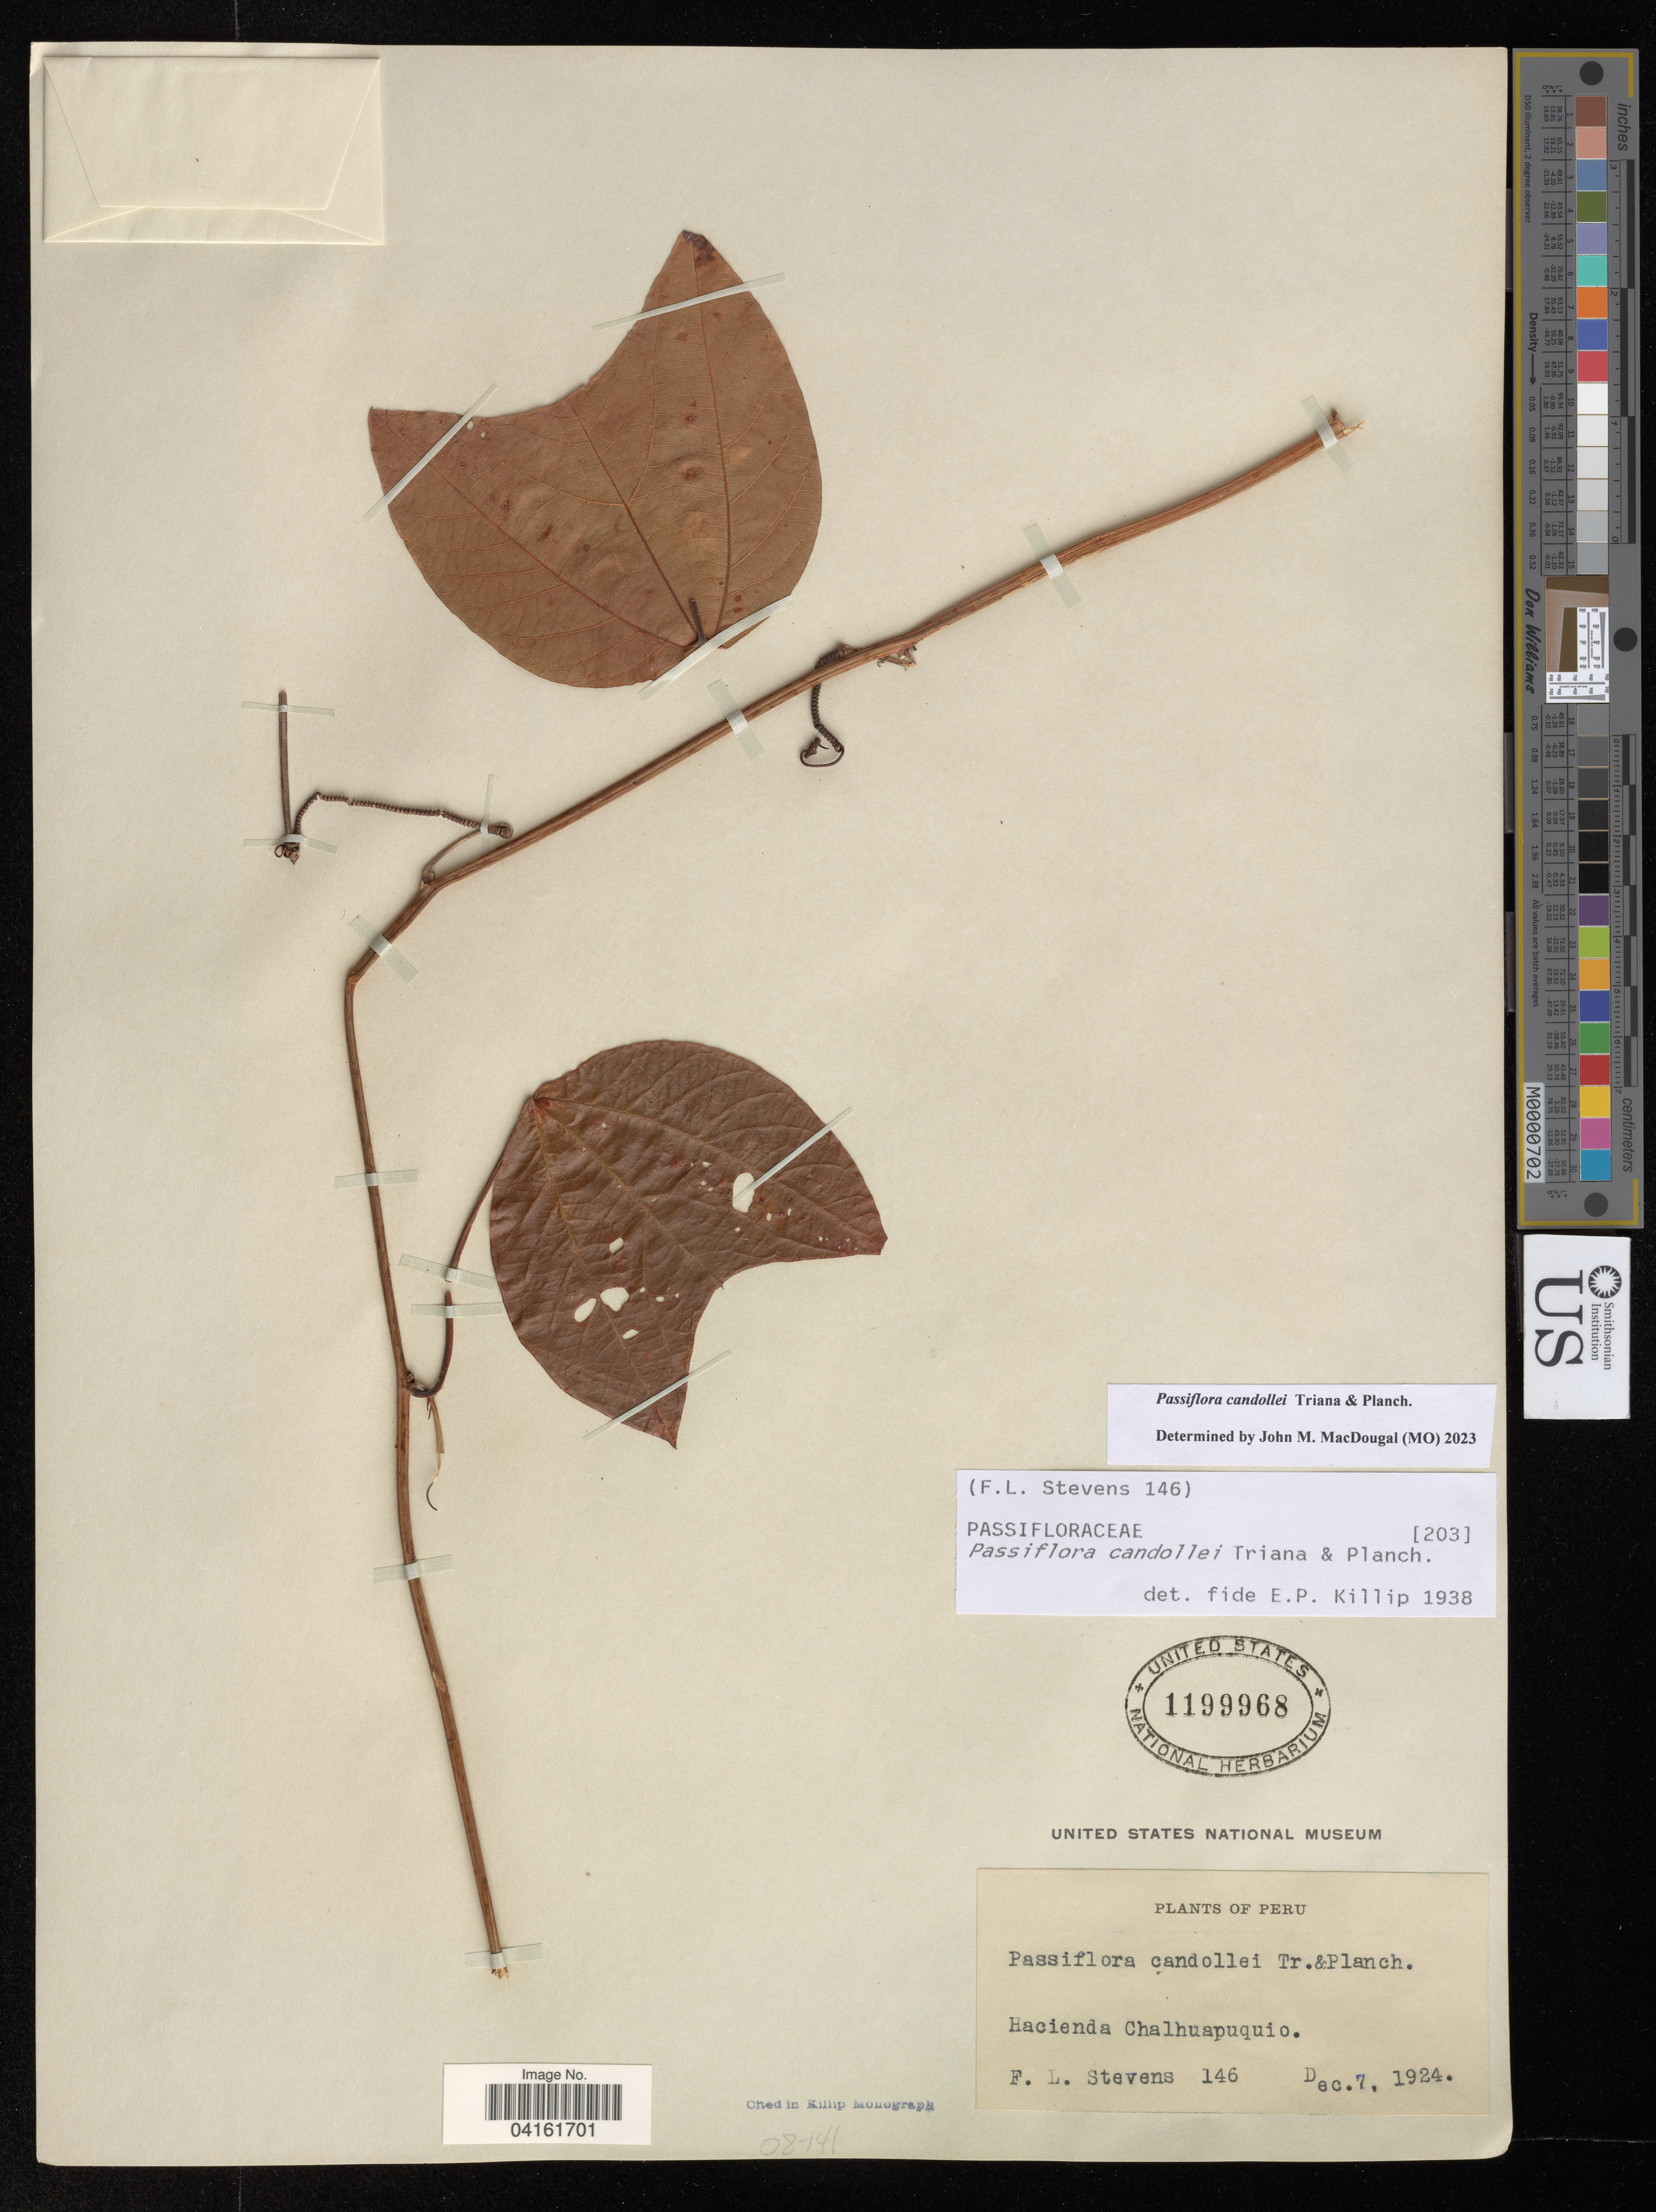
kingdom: Plantae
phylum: Tracheophyta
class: Magnoliopsida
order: Malpighiales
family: Passifloraceae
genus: Passiflora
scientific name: Passiflora candollei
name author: Triana & Planch.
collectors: F. L. Stevens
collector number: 146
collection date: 1924-12-07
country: Peru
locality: Hacienda Chalhuapuquio.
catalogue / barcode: US 1199968